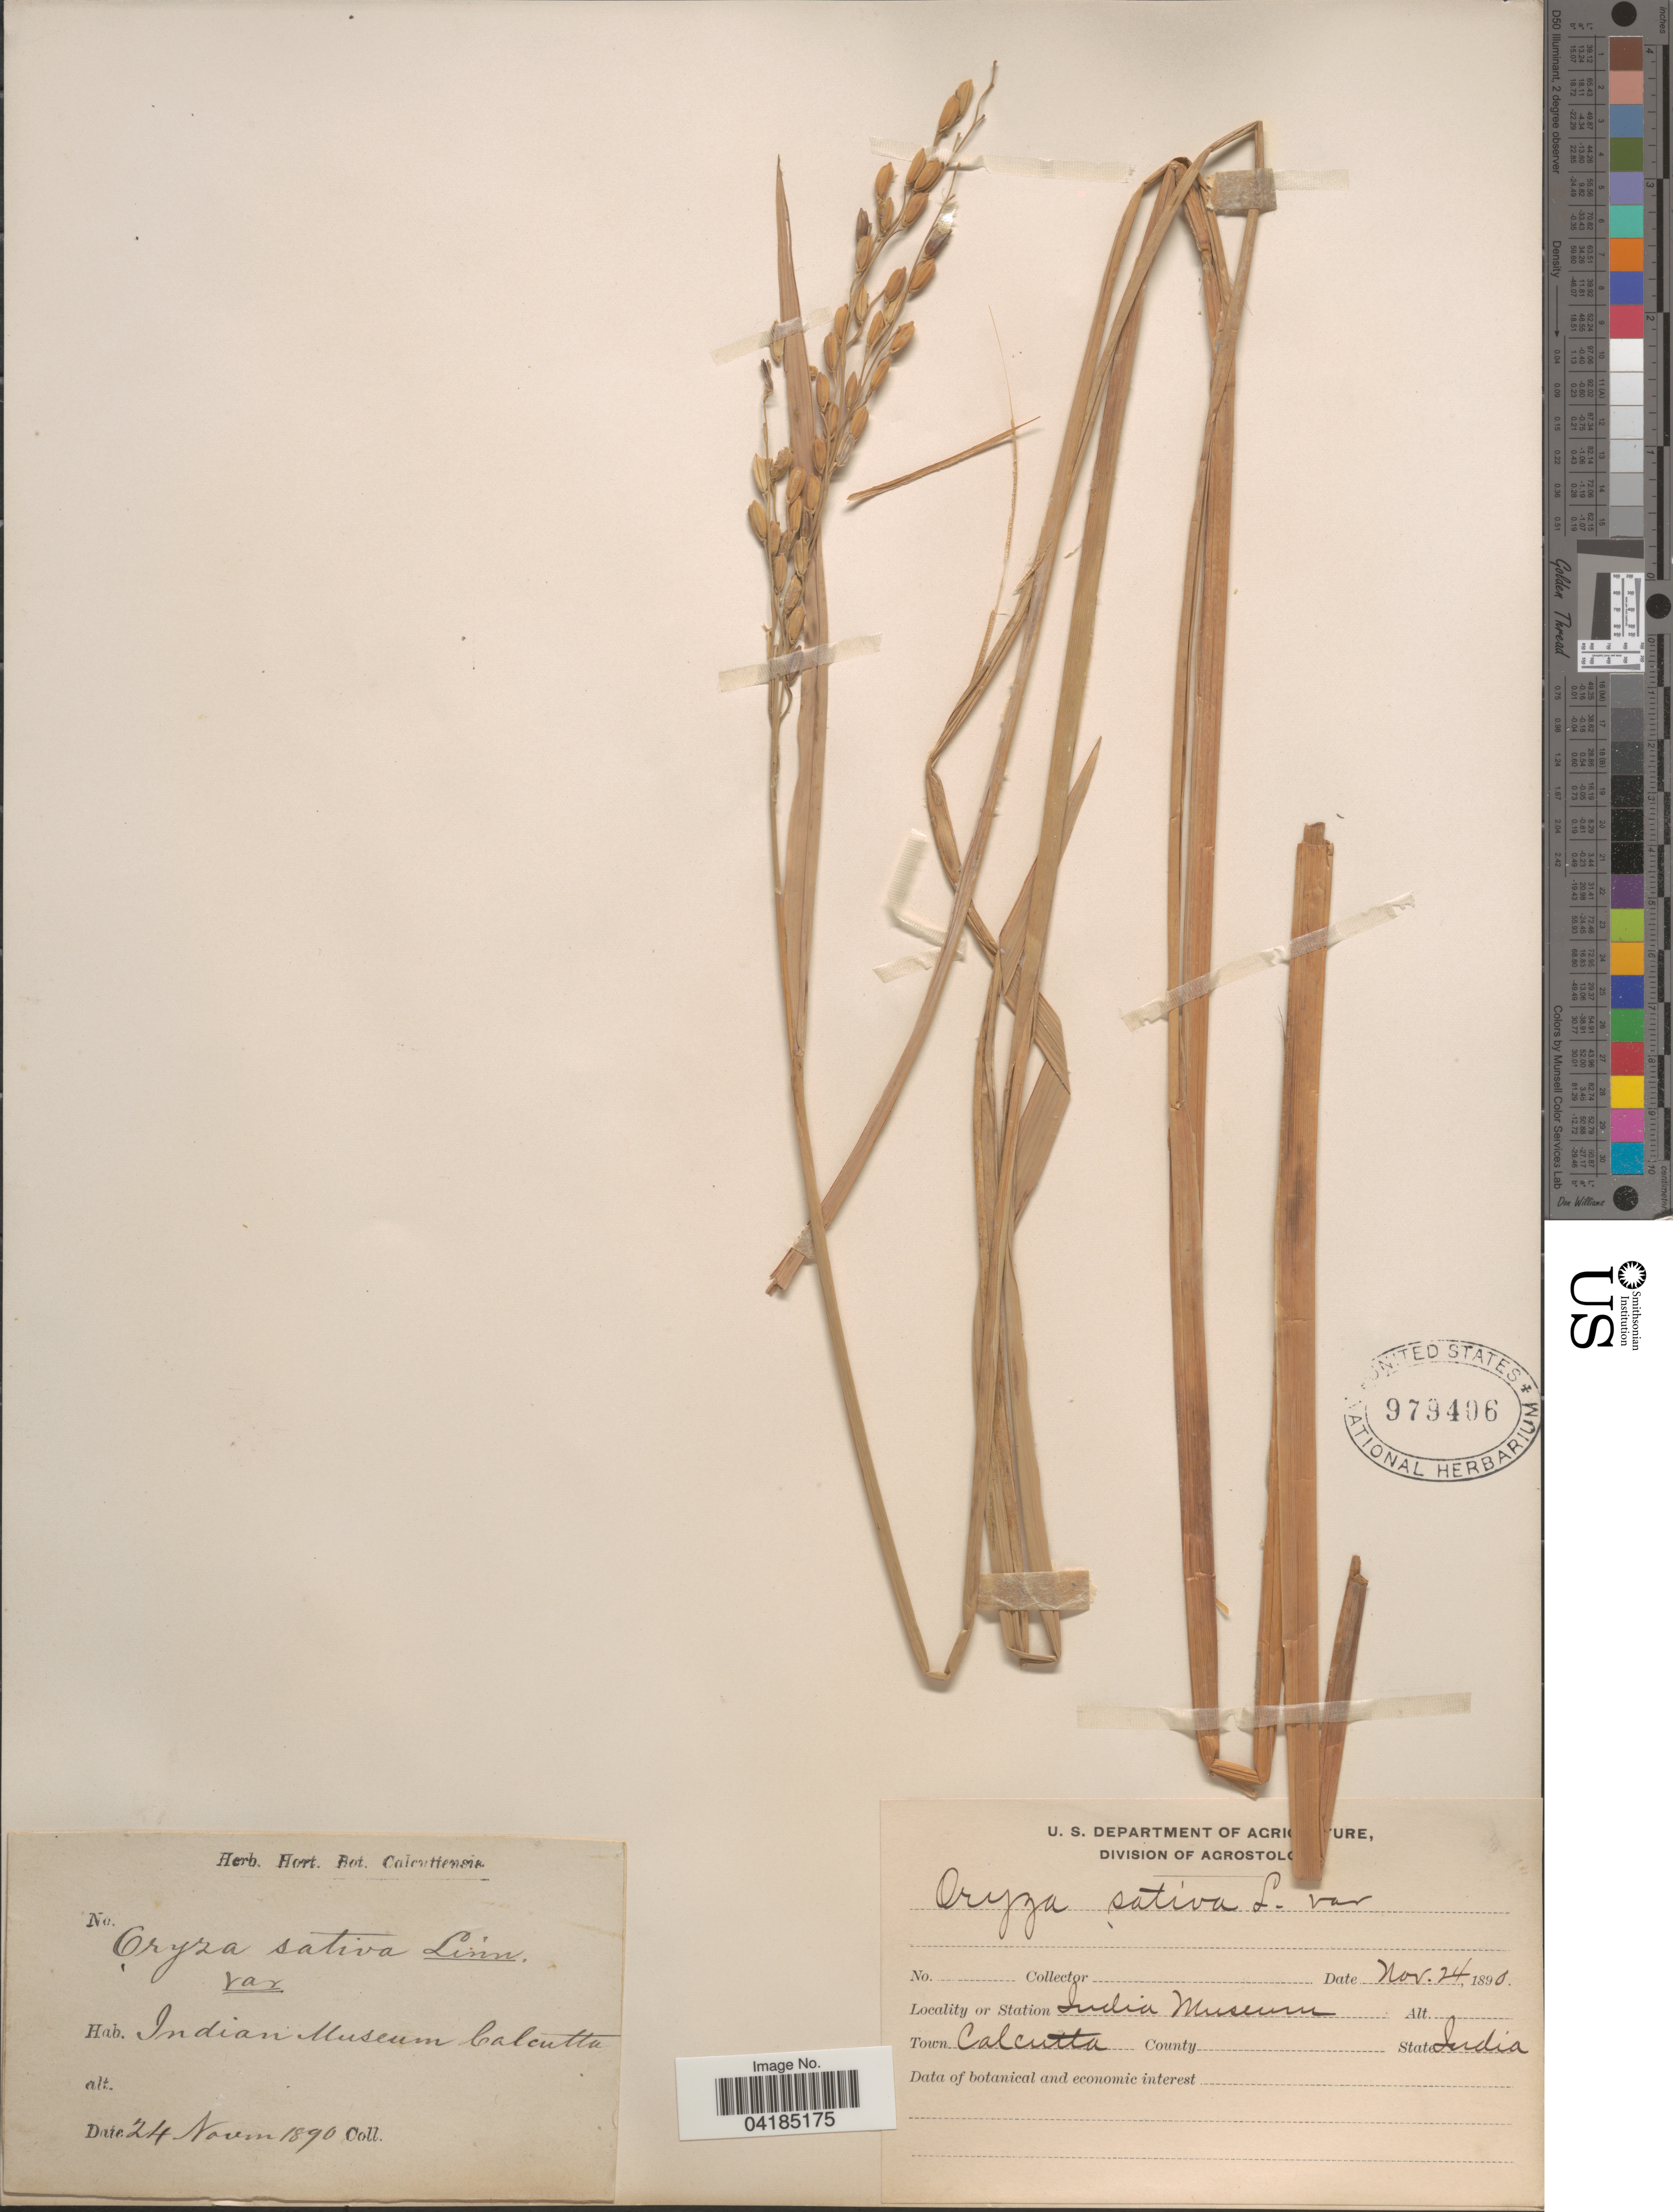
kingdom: Plantae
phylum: Tracheophyta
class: Liliopsida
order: Poales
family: Poaceae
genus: Oryza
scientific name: Oryza sativa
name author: L.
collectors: ex Herb. Hort. Bot. Calcuttensis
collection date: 1890-11-24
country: India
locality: Indian Museum. Town Calcutta.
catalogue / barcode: US 979406